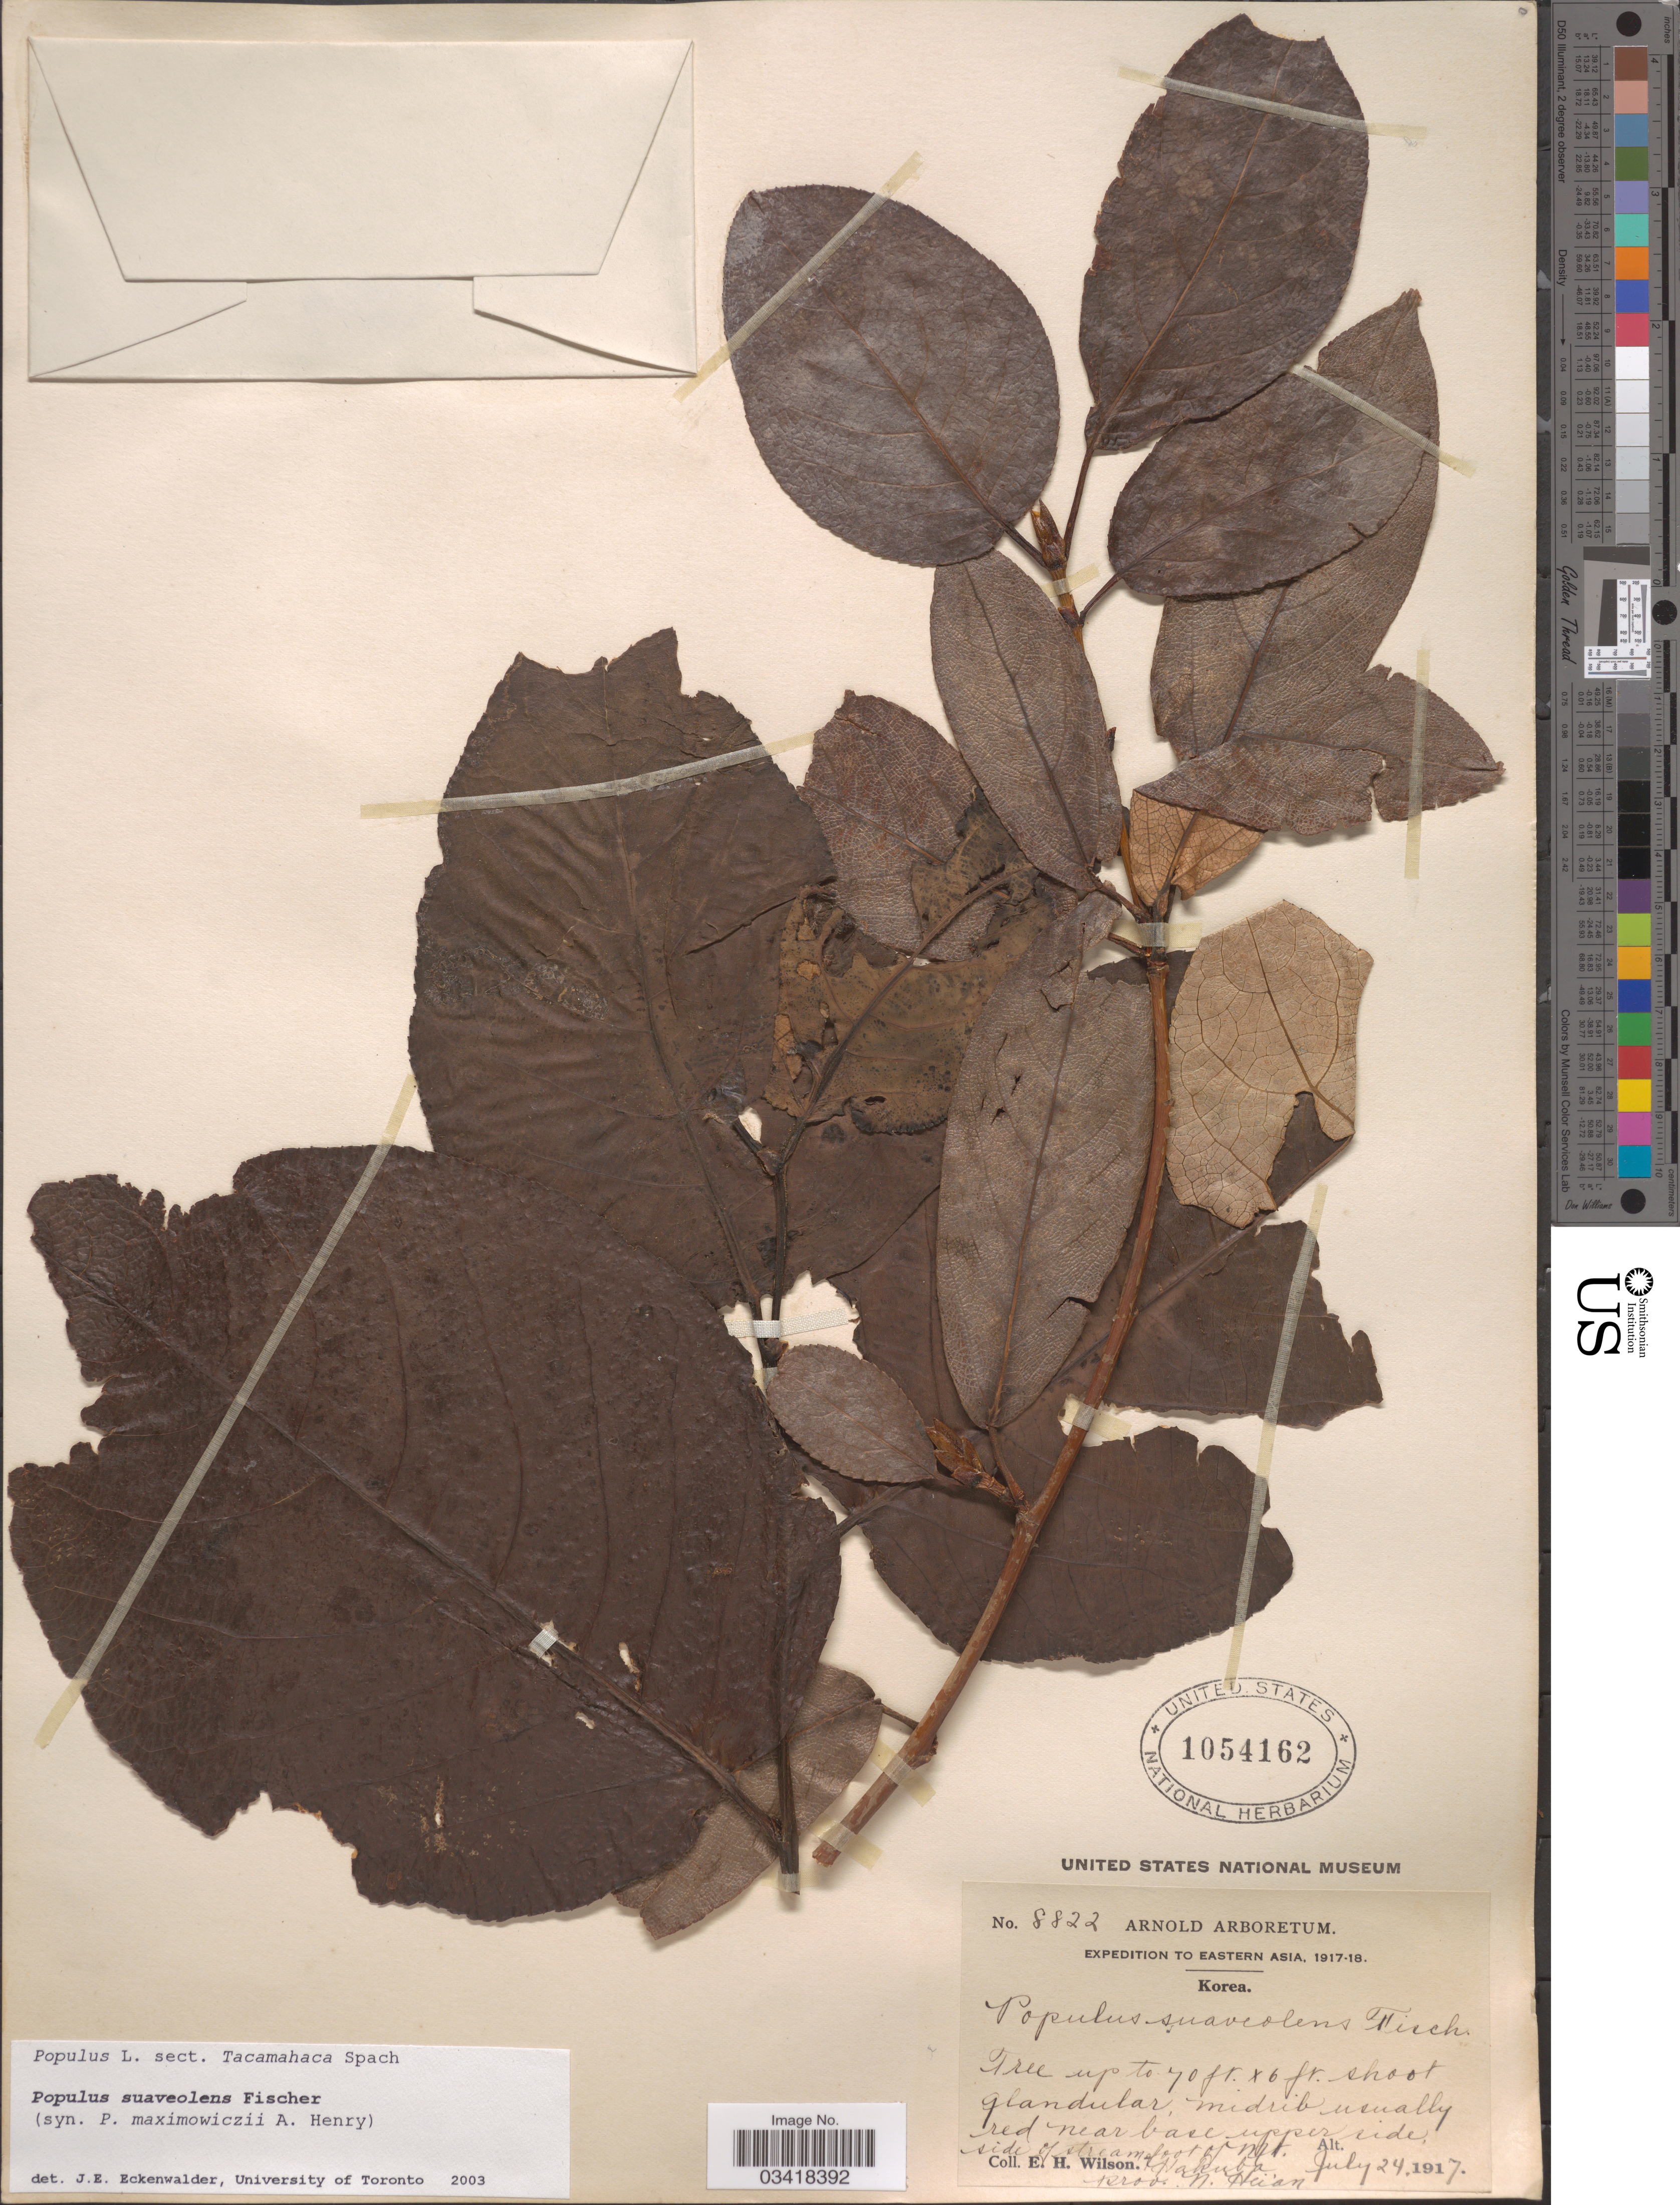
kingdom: Plantae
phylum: Tracheophyta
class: Magnoliopsida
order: Malpighiales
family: Salicaceae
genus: Populus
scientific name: Populus suaveolens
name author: Fisch.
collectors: E. Wilson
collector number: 8822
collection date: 1917-07-24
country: North Korea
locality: Eastern Asia. Near base upper side, side of stream foot of Mt. Hakuba. prov. N. Heian.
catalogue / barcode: US 1054162